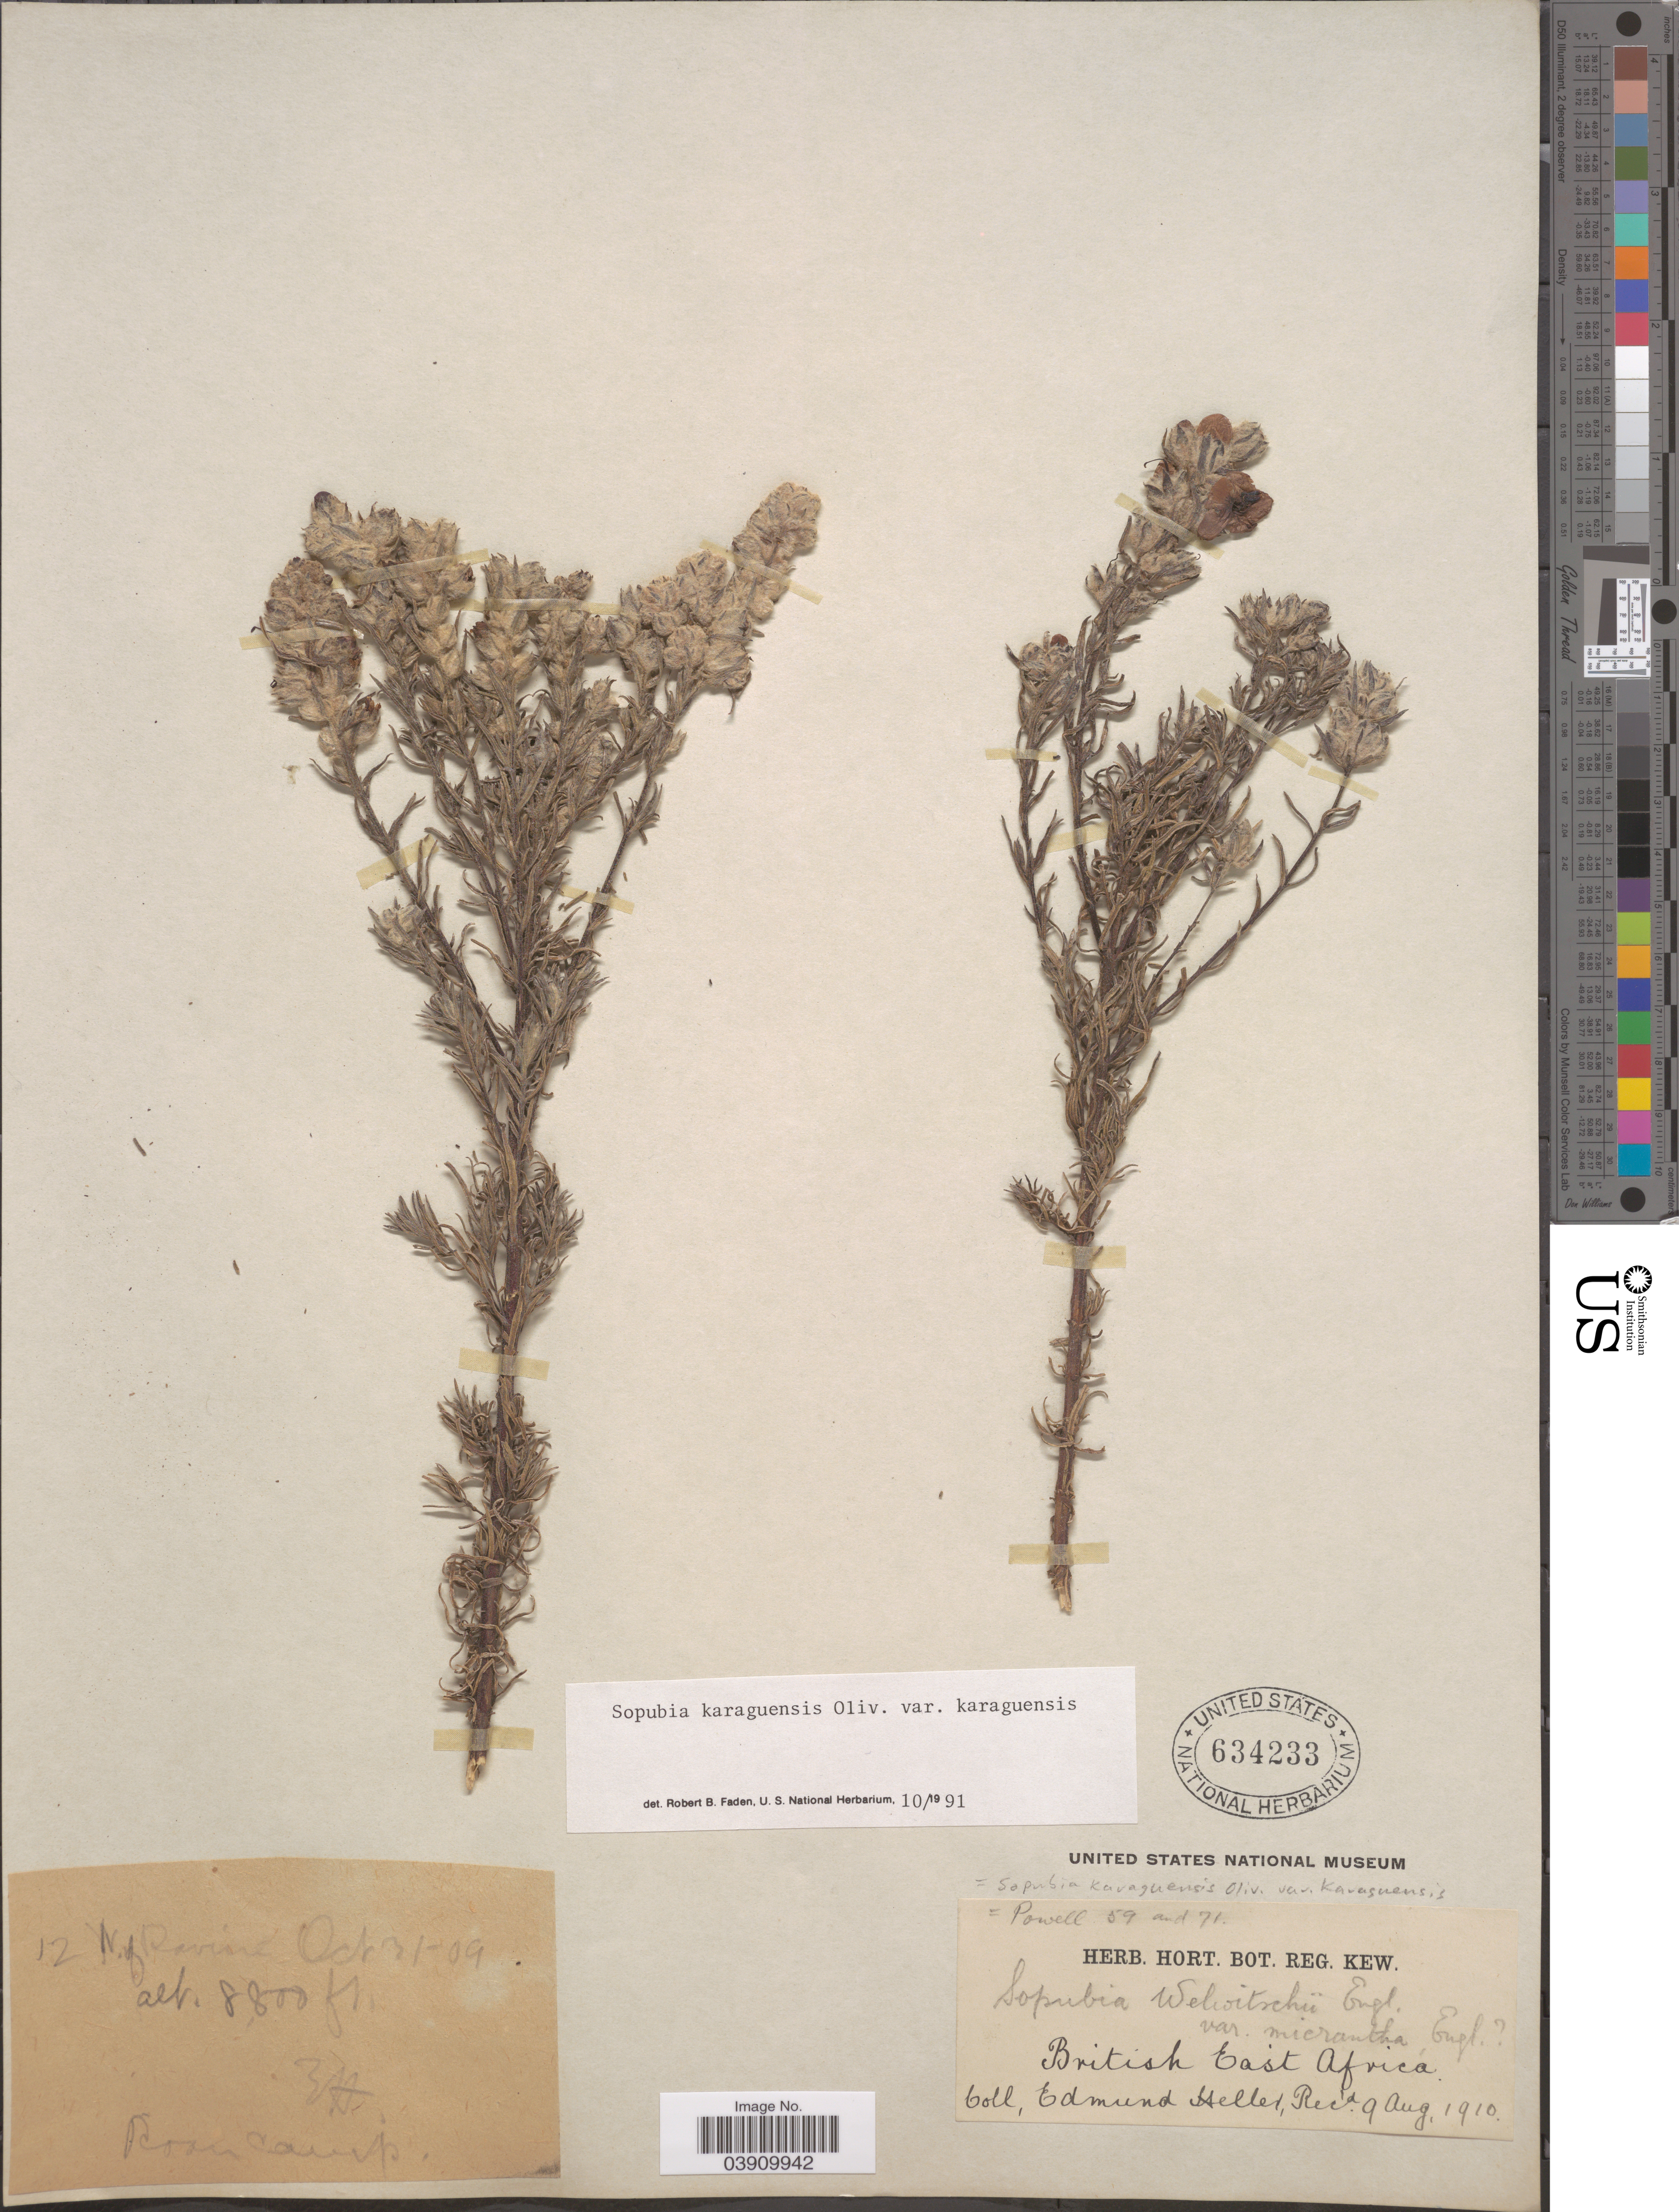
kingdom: Plantae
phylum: Tracheophyta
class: Magnoliopsida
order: Lamiales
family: Orobanchaceae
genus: Sopubia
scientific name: Sopubia karaguensis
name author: Oliv.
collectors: E. Heller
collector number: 12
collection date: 1909-10-31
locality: British East Africa. N. of Raviant [interpreted].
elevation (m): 2682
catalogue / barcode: US 634233